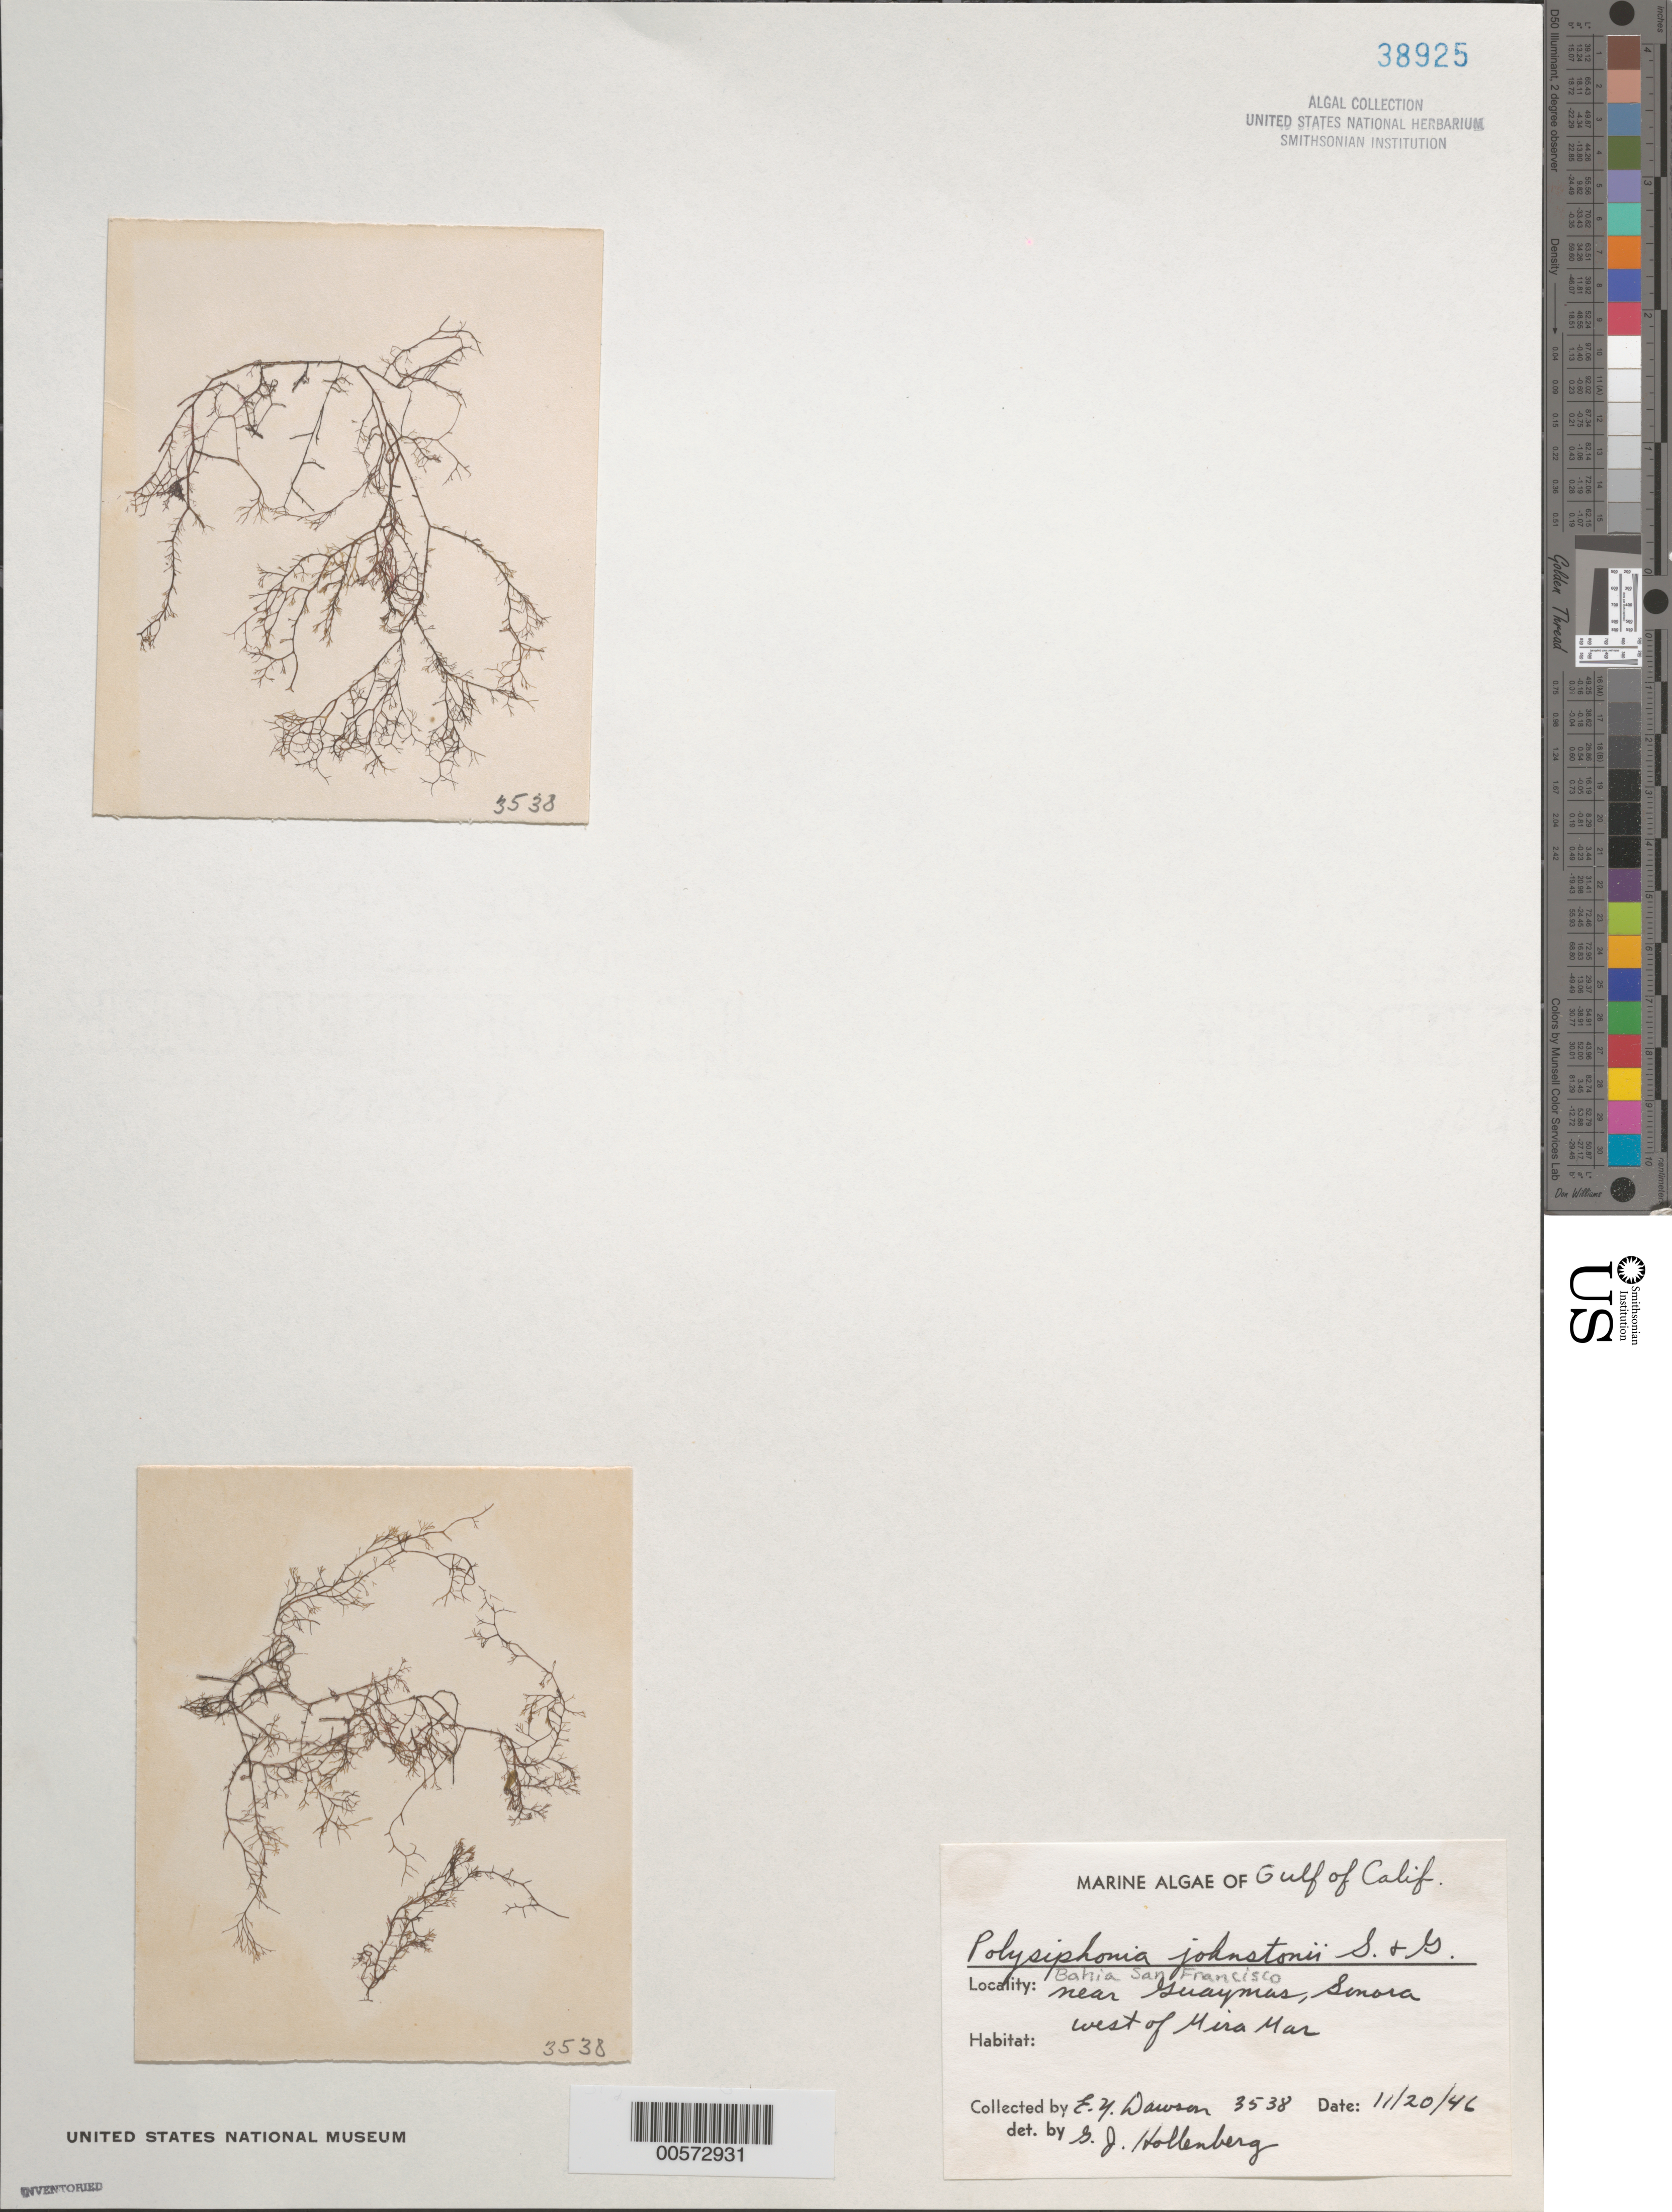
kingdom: Plantae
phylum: Rhodophyta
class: Florideophyceae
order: Ceramiales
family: Rhodomelaceae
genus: Melanothamnus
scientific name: Melanothamnus johnstonii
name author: (Setchell & N.L. Gardner) Diaz-Tapia & Maggs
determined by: Algae name updating Project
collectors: E. Y. Dawson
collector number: EYD 3538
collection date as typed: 20 Nov 1946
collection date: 1946-11-20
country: Mexico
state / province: Sonora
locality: Bahia San Francisco, west of Mira Mar, near Guaymas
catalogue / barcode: US 38925